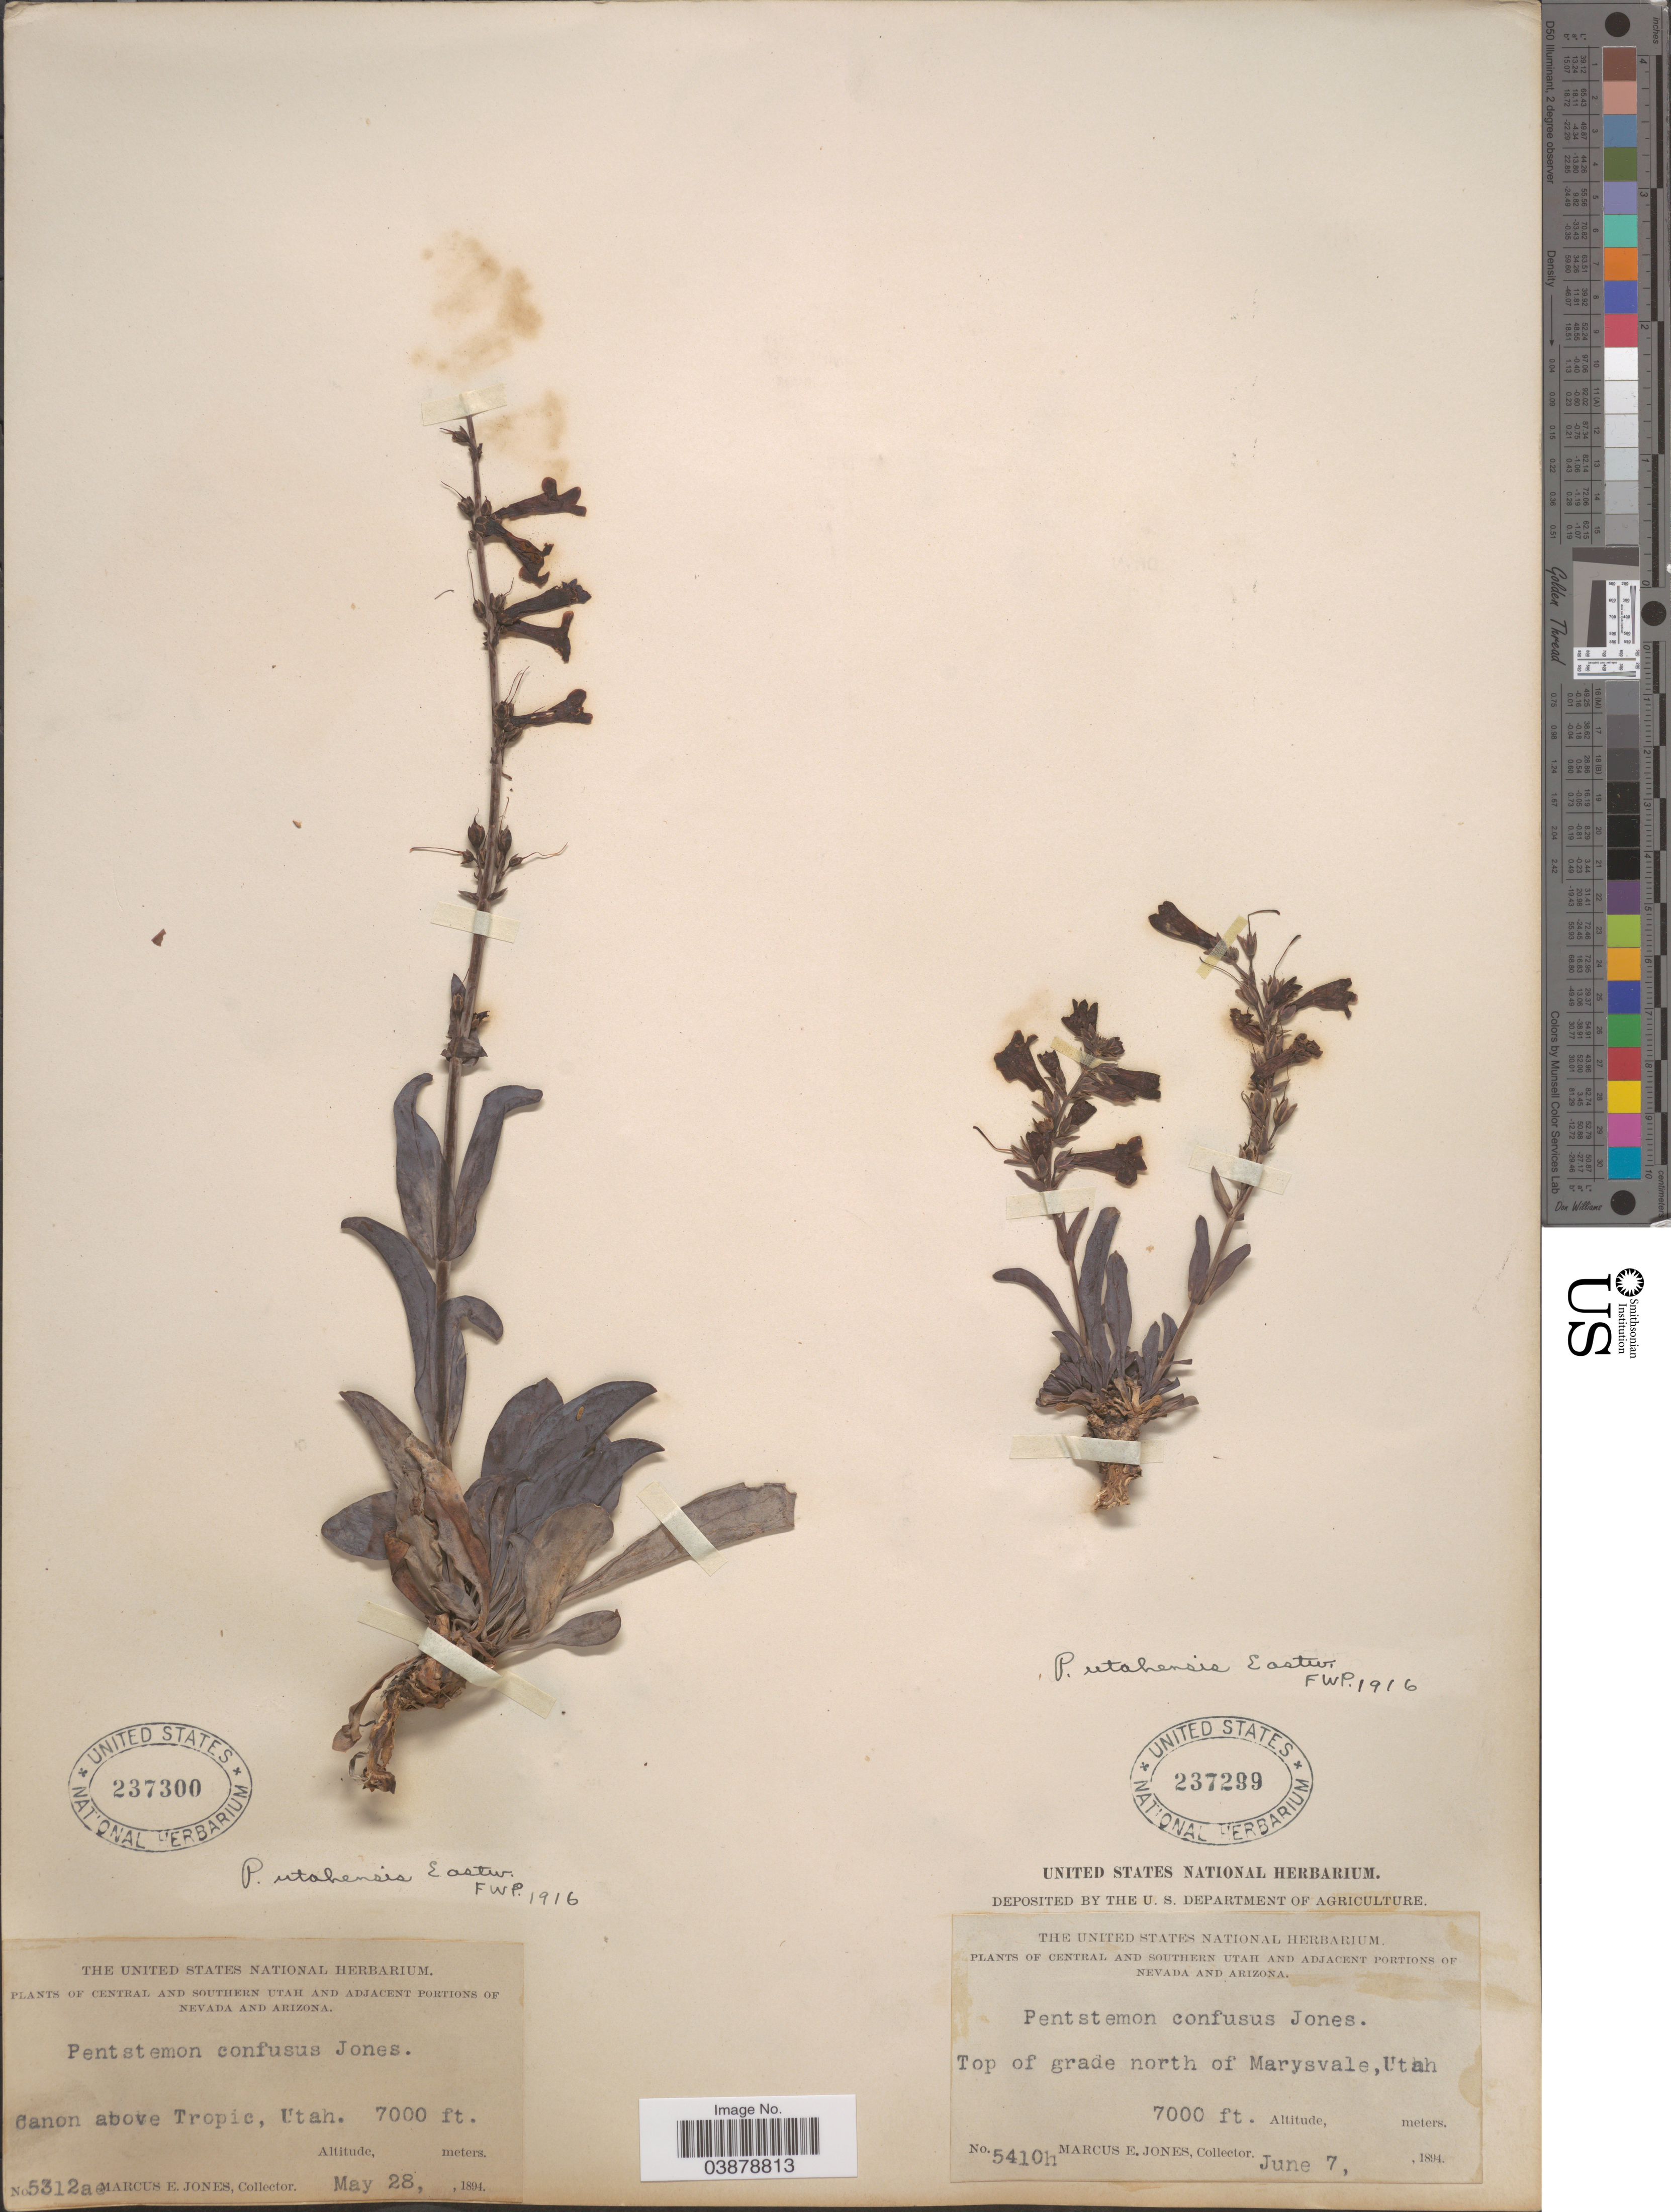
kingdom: Plantae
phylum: Tracheophyta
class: Magnoliopsida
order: Lamiales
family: Plantaginaceae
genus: Penstemon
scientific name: Penstemon utahensis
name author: Eastw.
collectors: M. E. Jones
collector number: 5410h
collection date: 1894-06-07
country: United States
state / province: Utah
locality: Central and Southern Utah. Top of grade north of Marysvale.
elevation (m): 2134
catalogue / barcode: US 237299